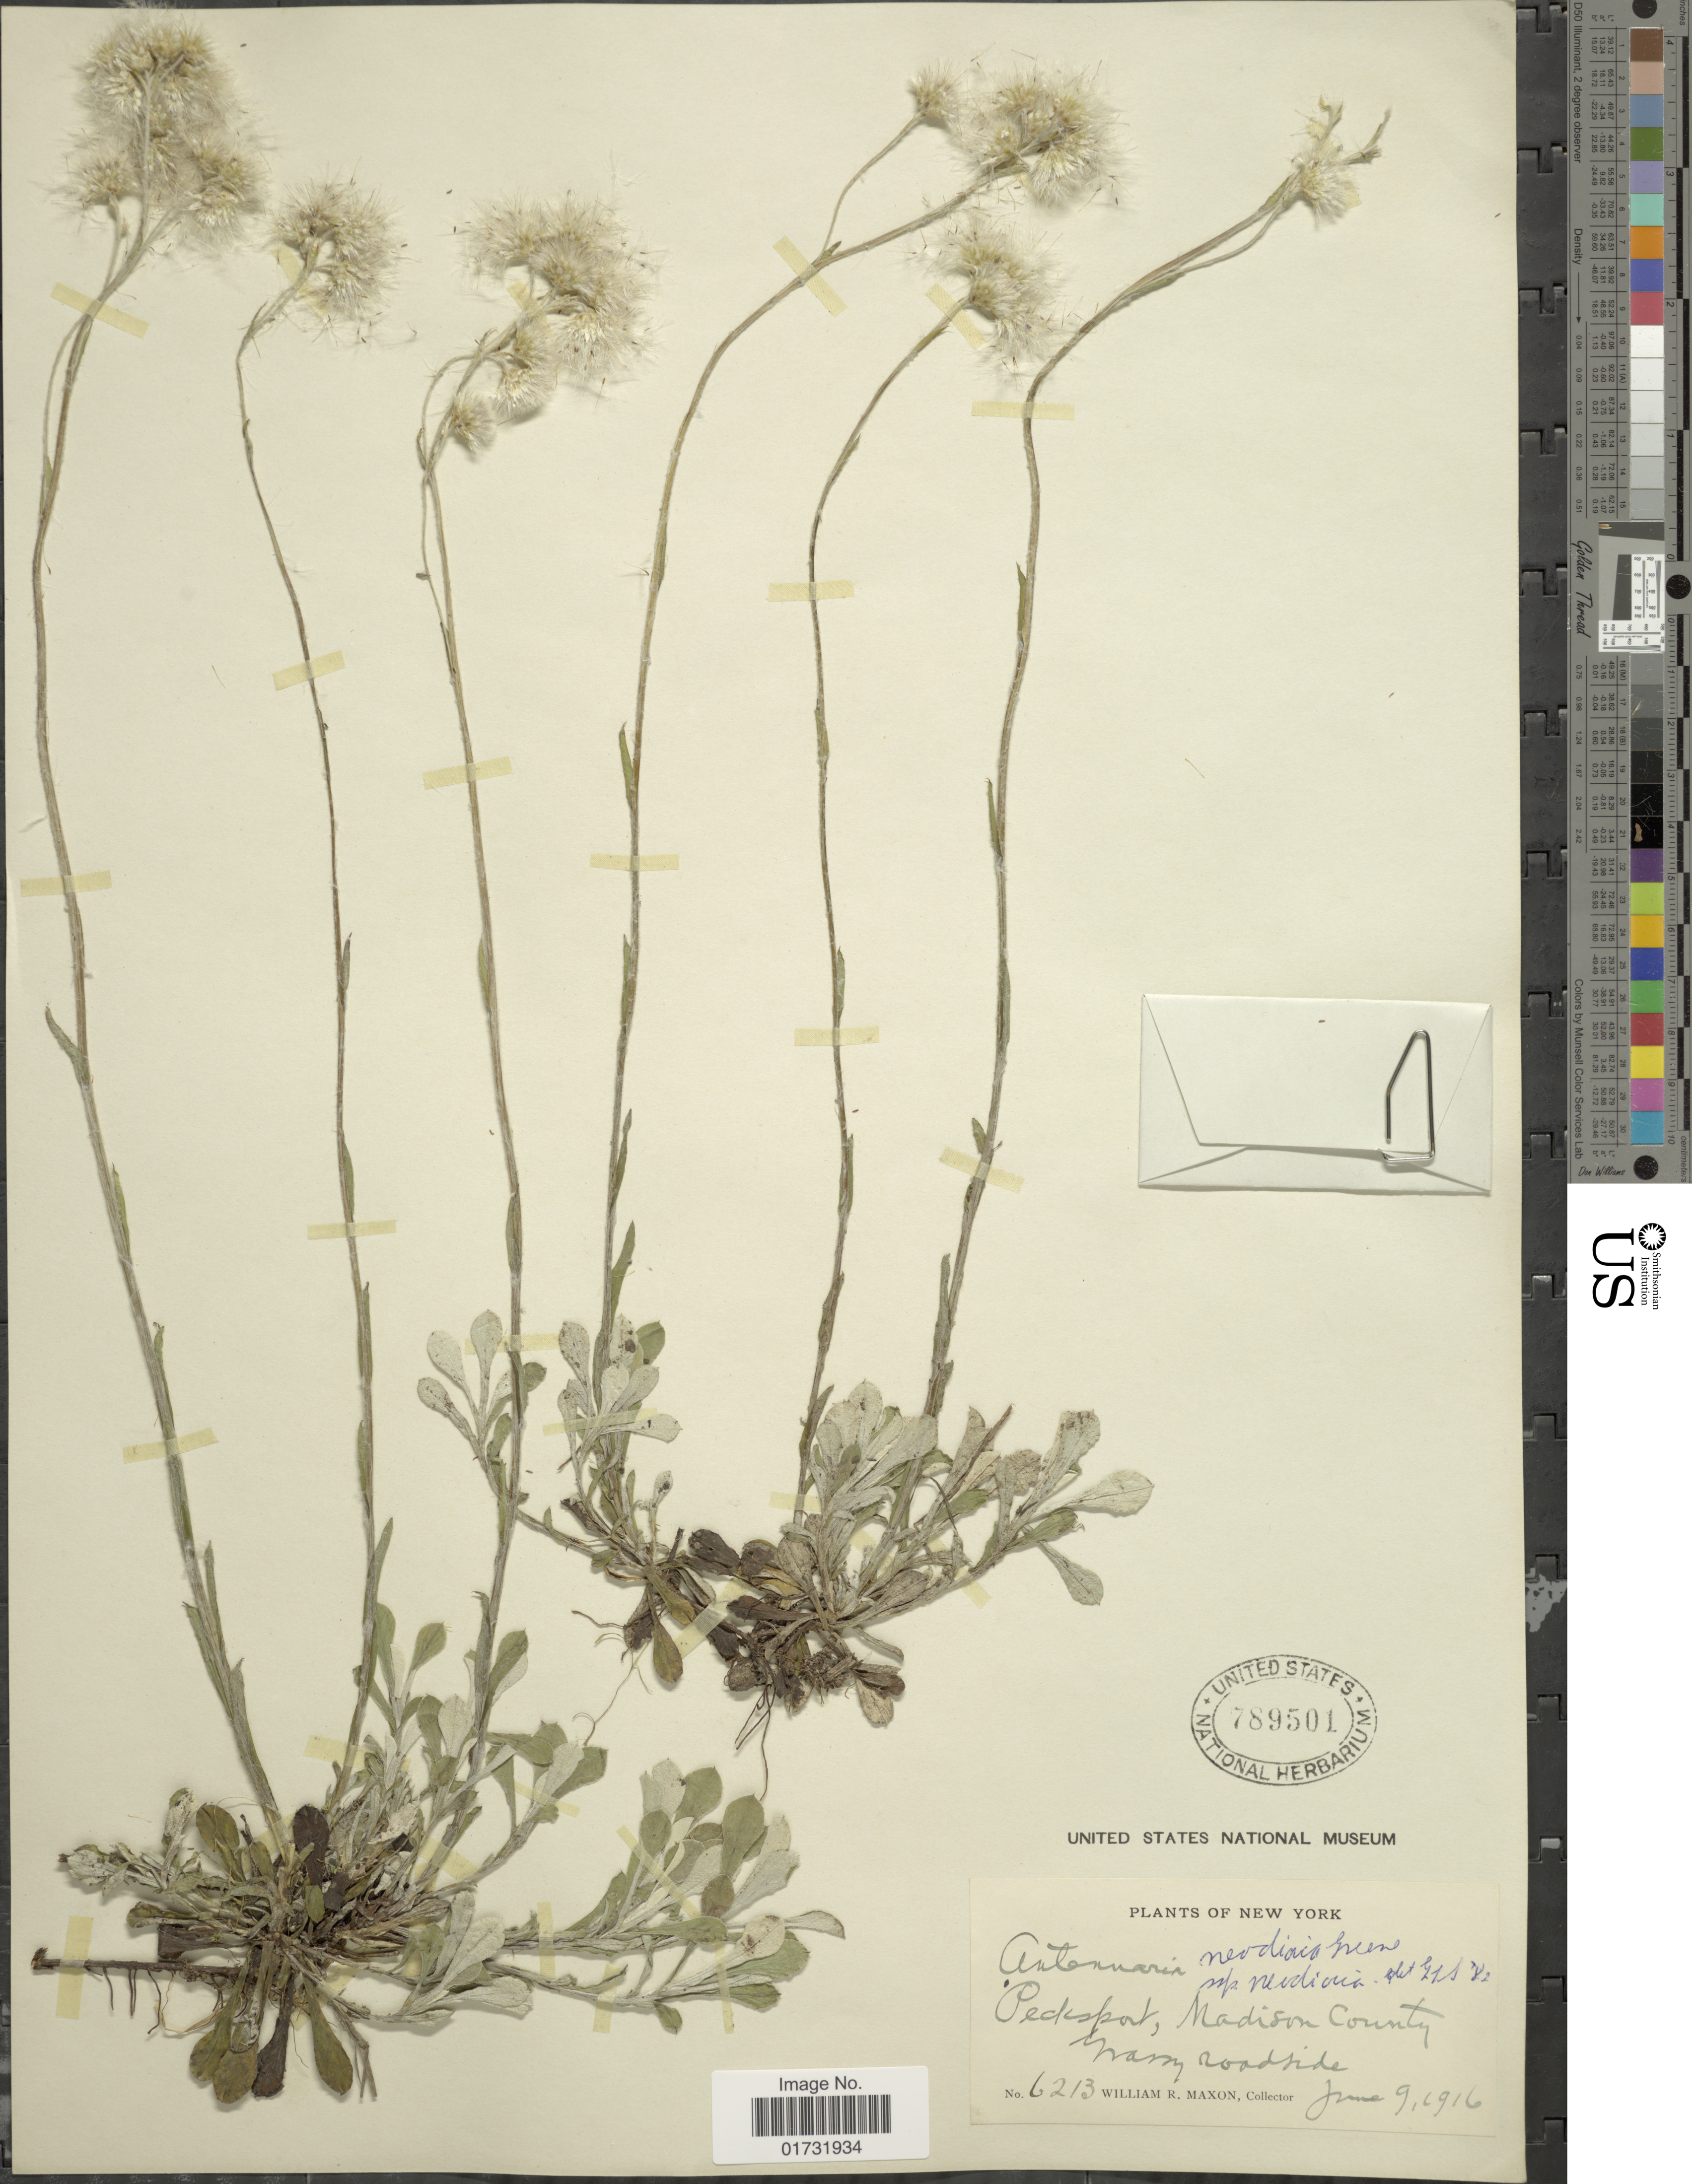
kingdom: Plantae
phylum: Tracheophyta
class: Magnoliopsida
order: Asterales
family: Asteraceae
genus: Antennaria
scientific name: Antennaria neodioica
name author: Greene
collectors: W. R. Maxon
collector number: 6213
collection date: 1916-06-09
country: United States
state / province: New York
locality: Pecksport, Madison County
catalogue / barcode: US 789501